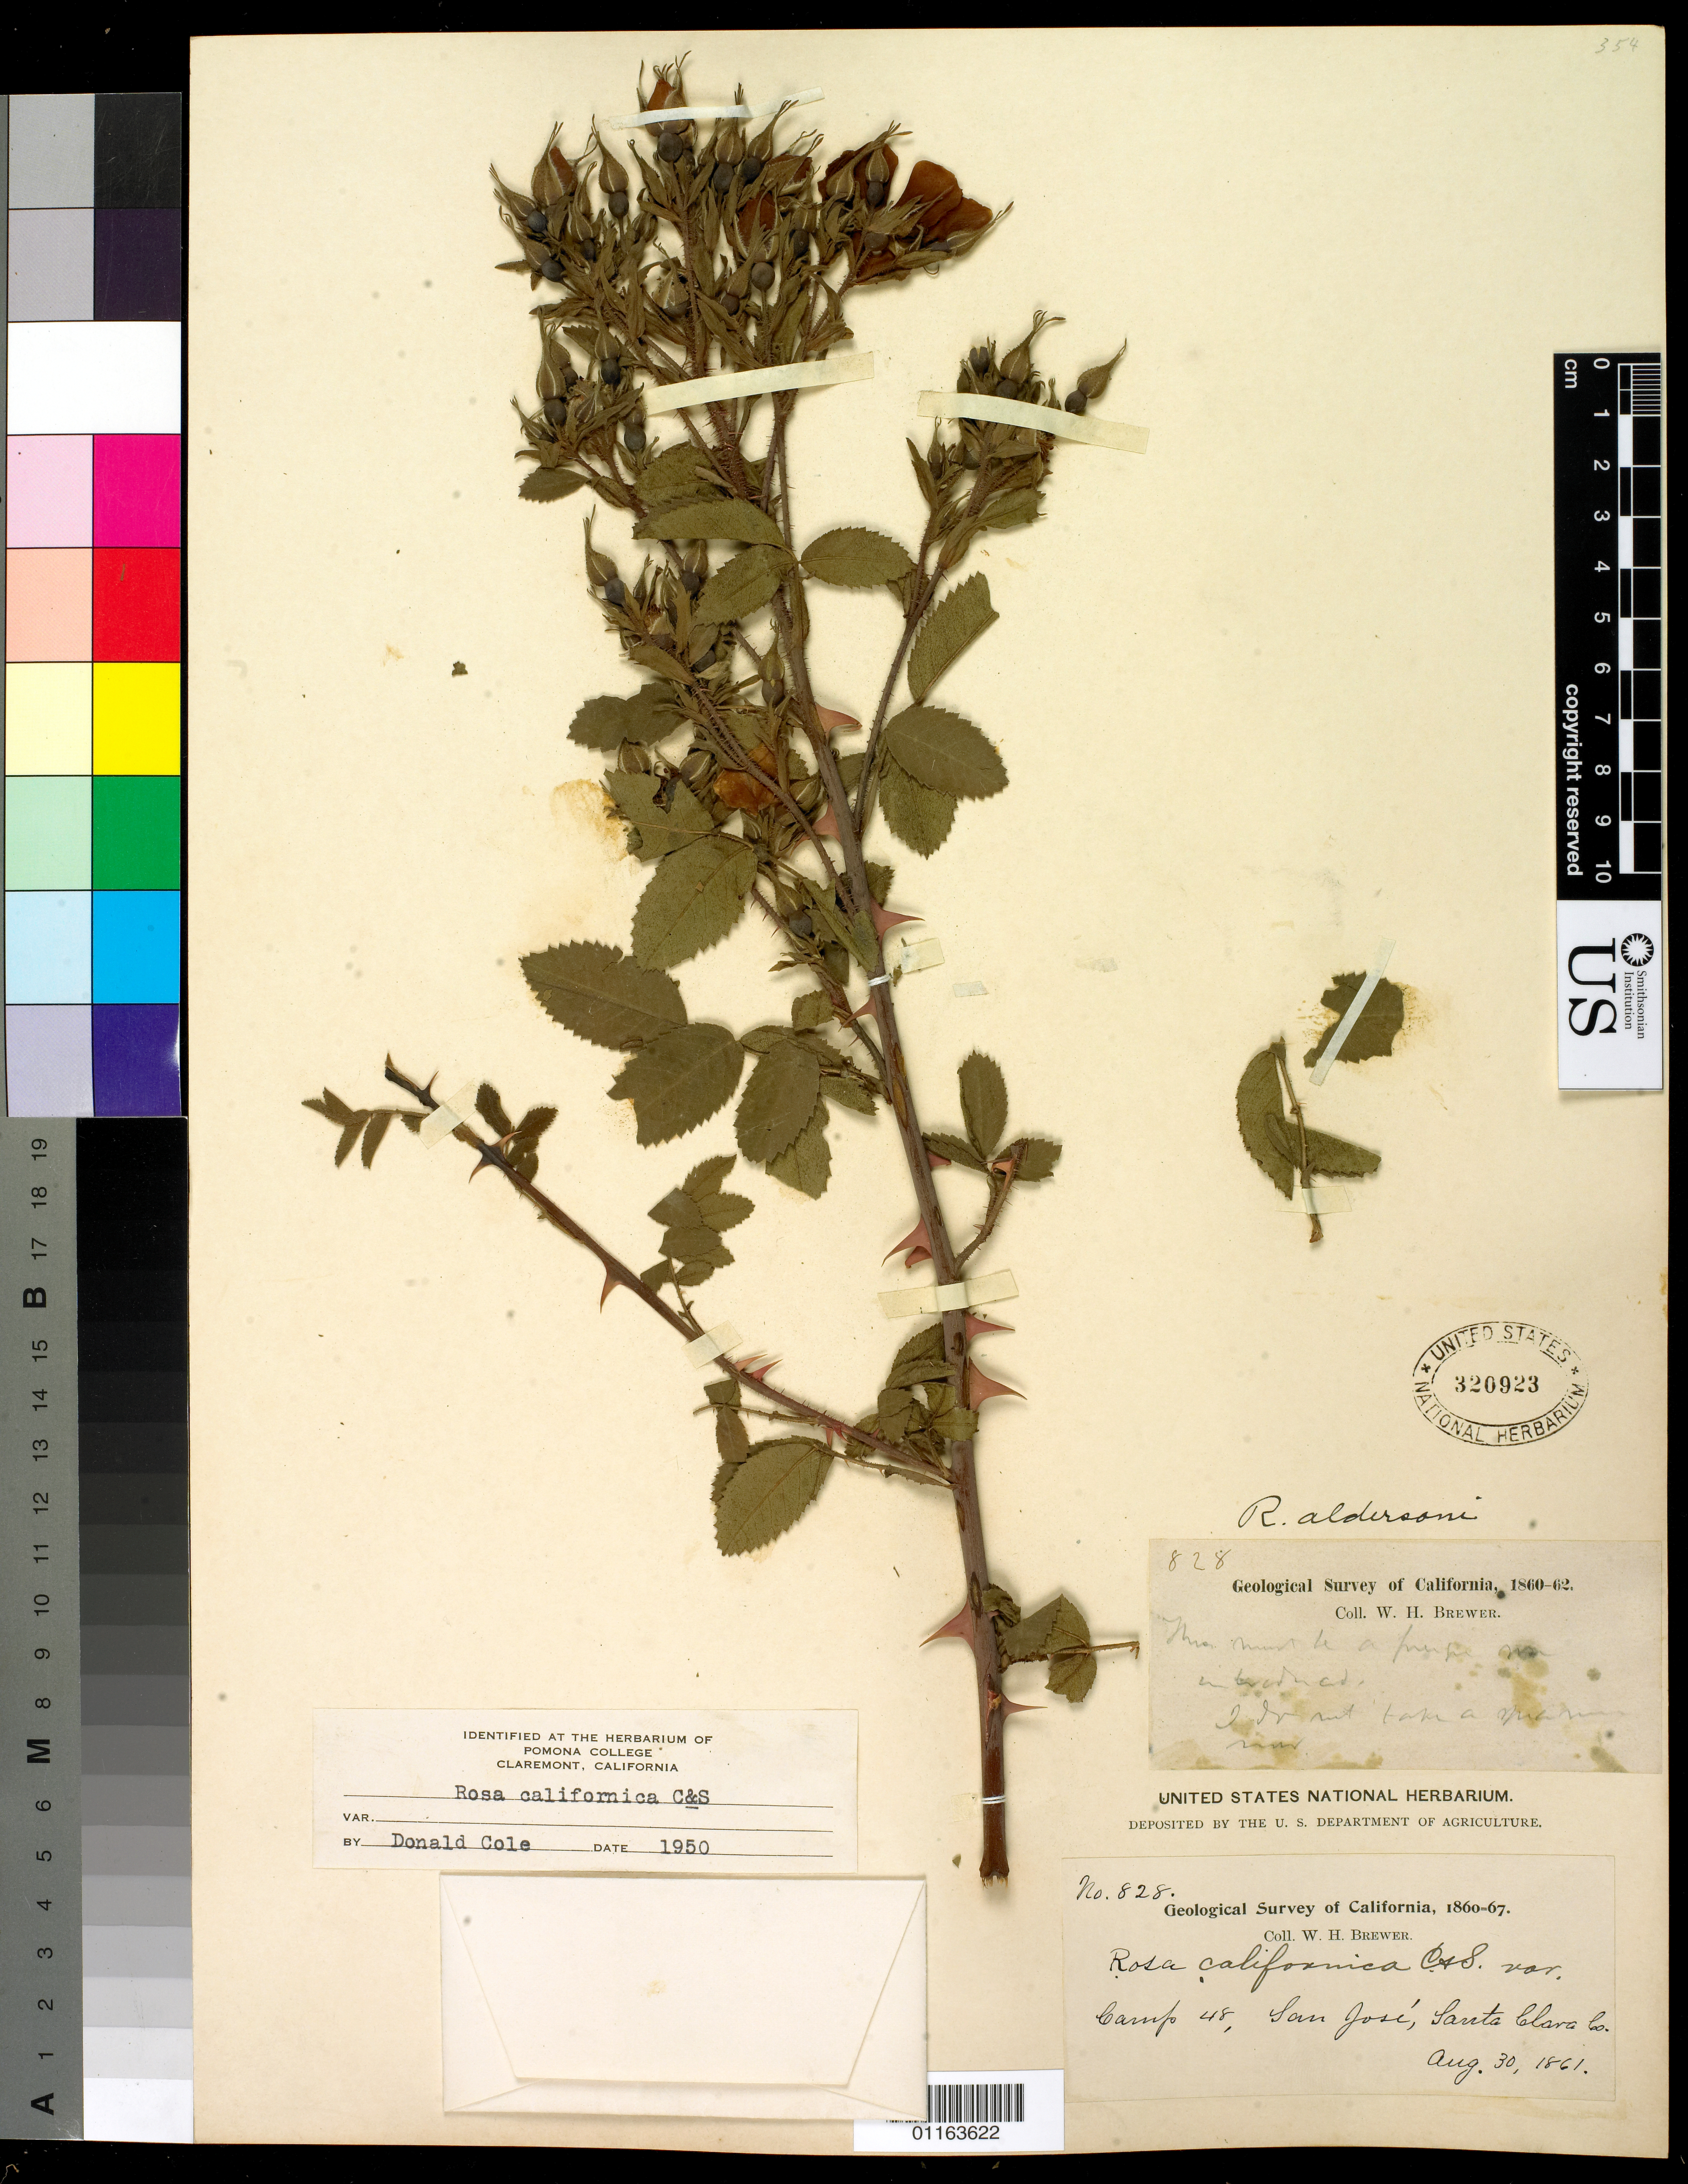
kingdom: Plantae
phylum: Tracheophyta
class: Magnoliopsida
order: Rosales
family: Rosaceae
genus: Rosa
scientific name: Rosa californica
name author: Cham. & Schltdl.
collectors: W. H. Brewer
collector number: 828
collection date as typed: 30 Aug 1861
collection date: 1861-08-30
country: United States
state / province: California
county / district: Santa Clara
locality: San Jose, camp 48.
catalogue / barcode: US 320923